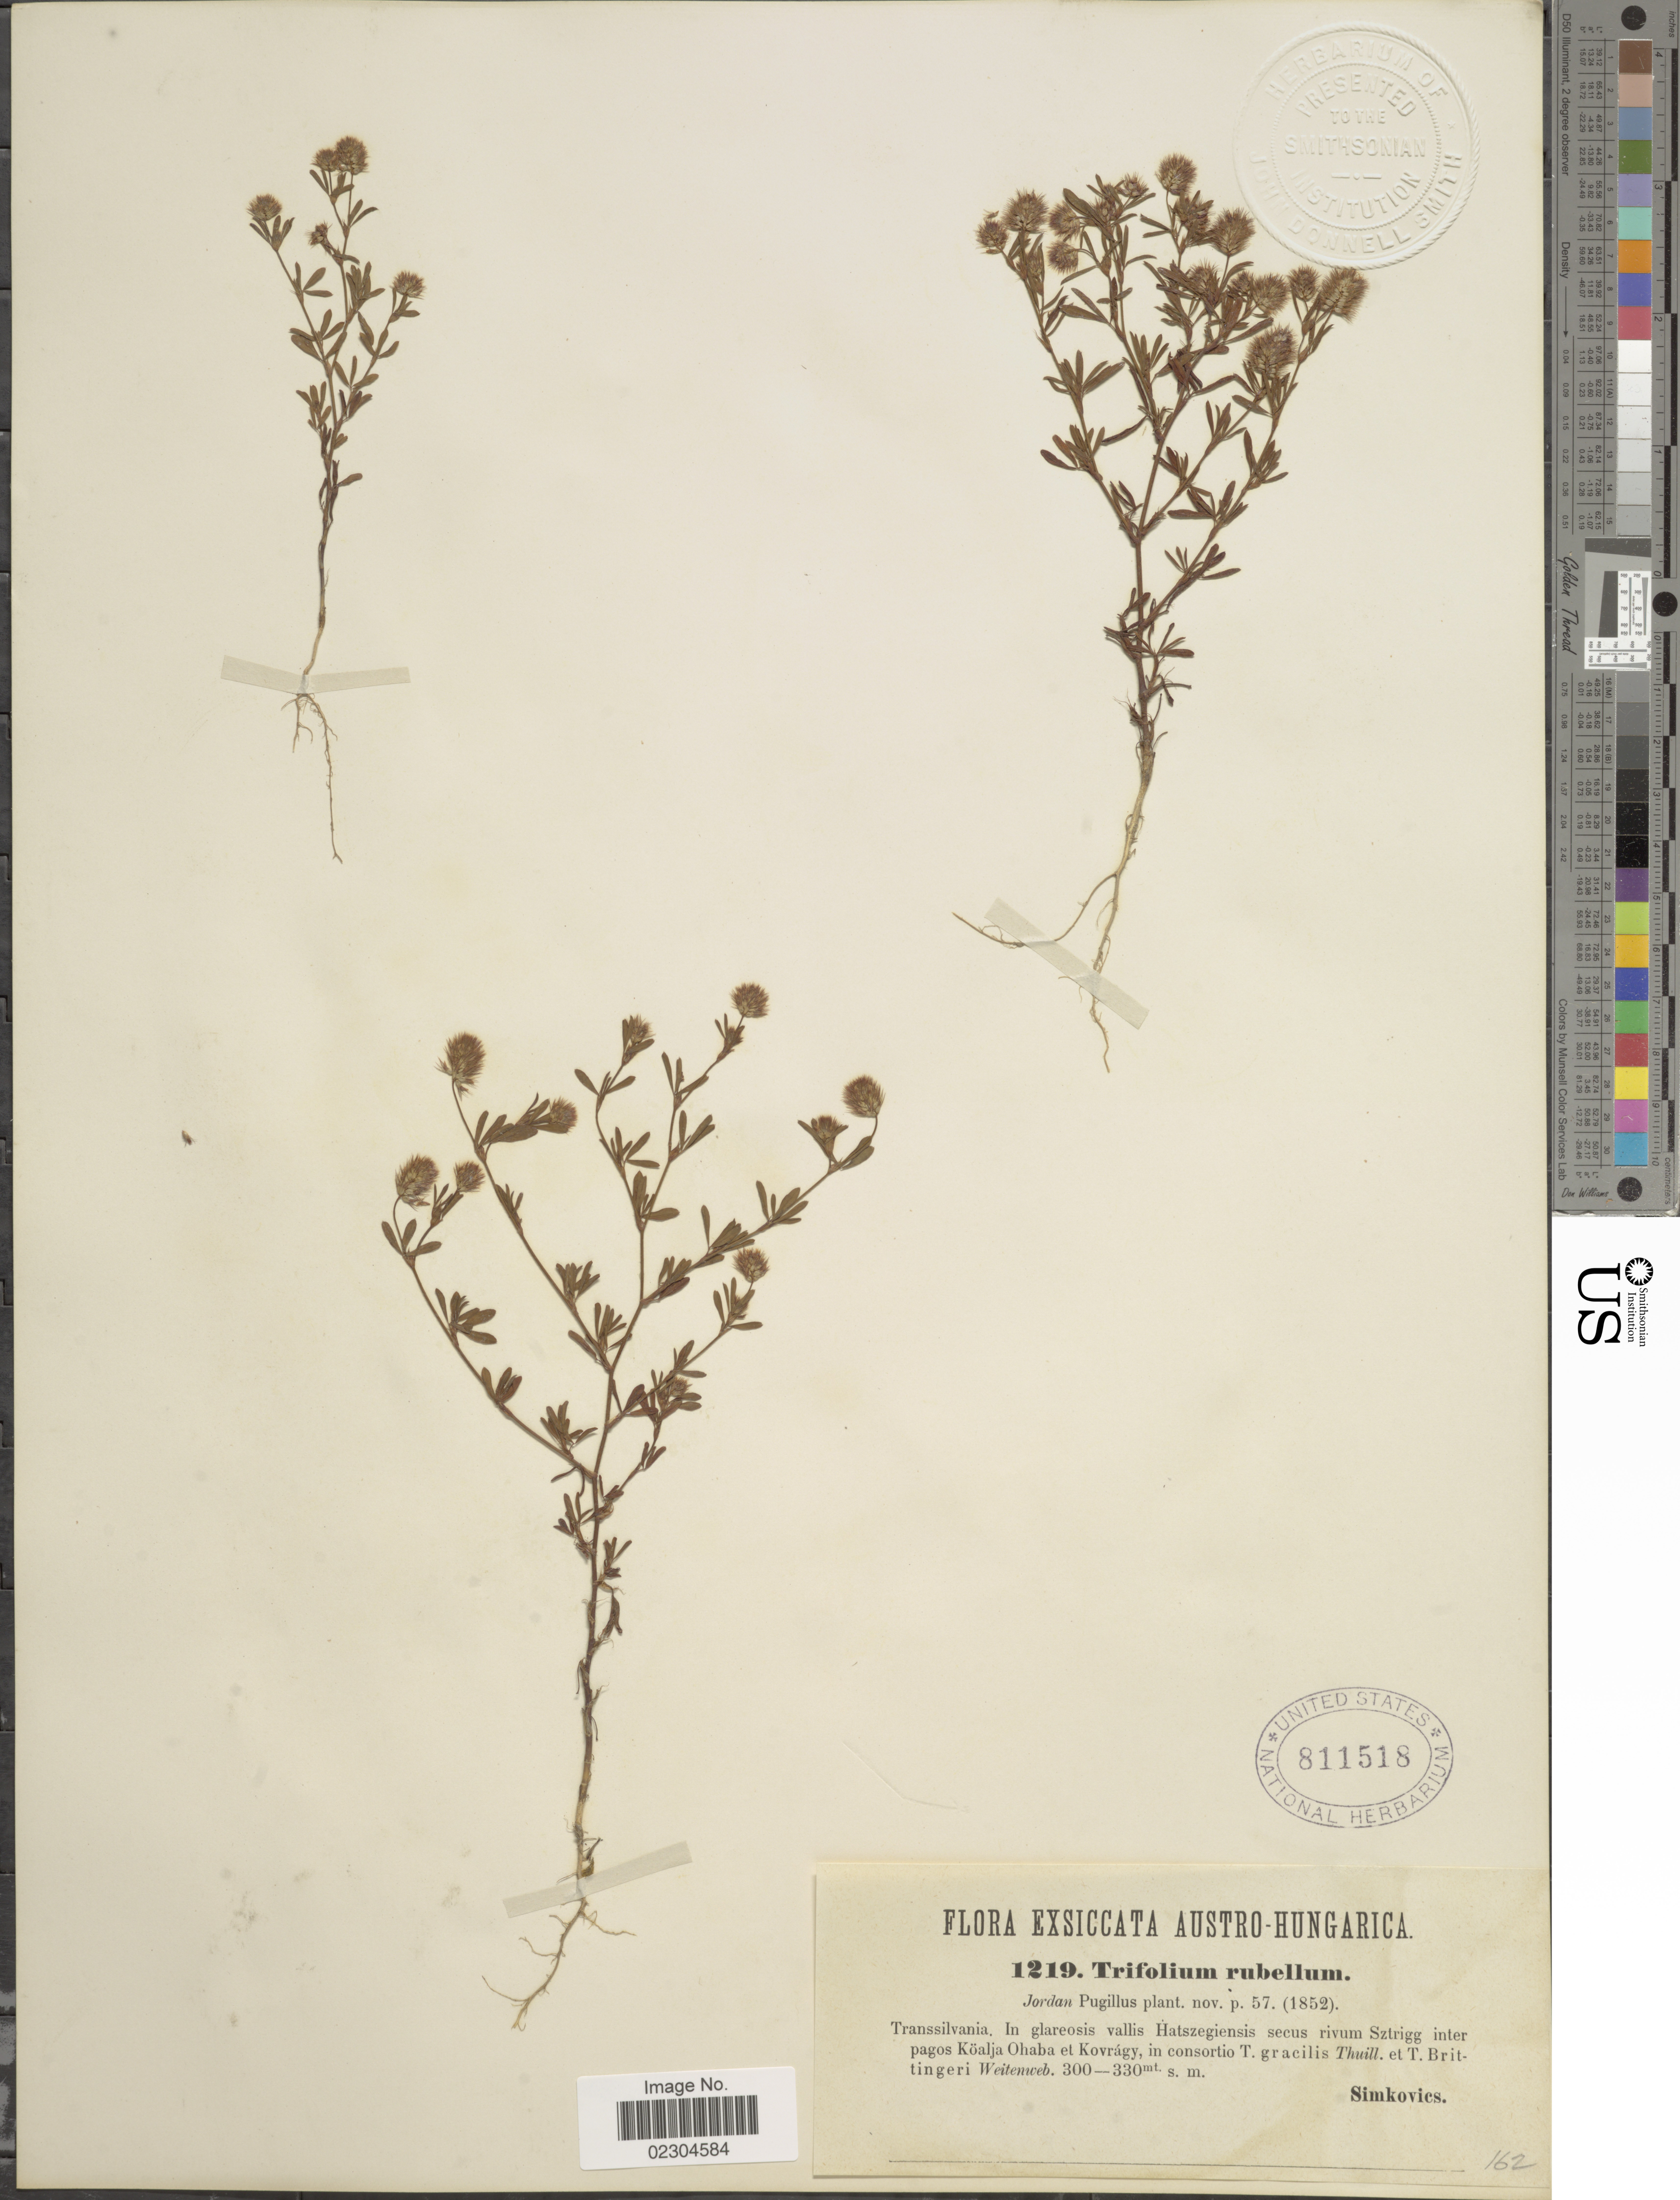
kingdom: Plantae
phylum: Tracheophyta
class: Magnoliopsida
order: Fabales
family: Fabaceae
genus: Trifolium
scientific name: Trifolium rubellum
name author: Jord.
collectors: -. Simkovics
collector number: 1219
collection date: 1852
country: Hungary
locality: Austro-Hungarica, Transsilvania. In glareosis vallis Hatszegiensis secus rivum Sztrigg inter pagos Koalja Ohaba et Kovragy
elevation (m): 300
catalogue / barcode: US 811518